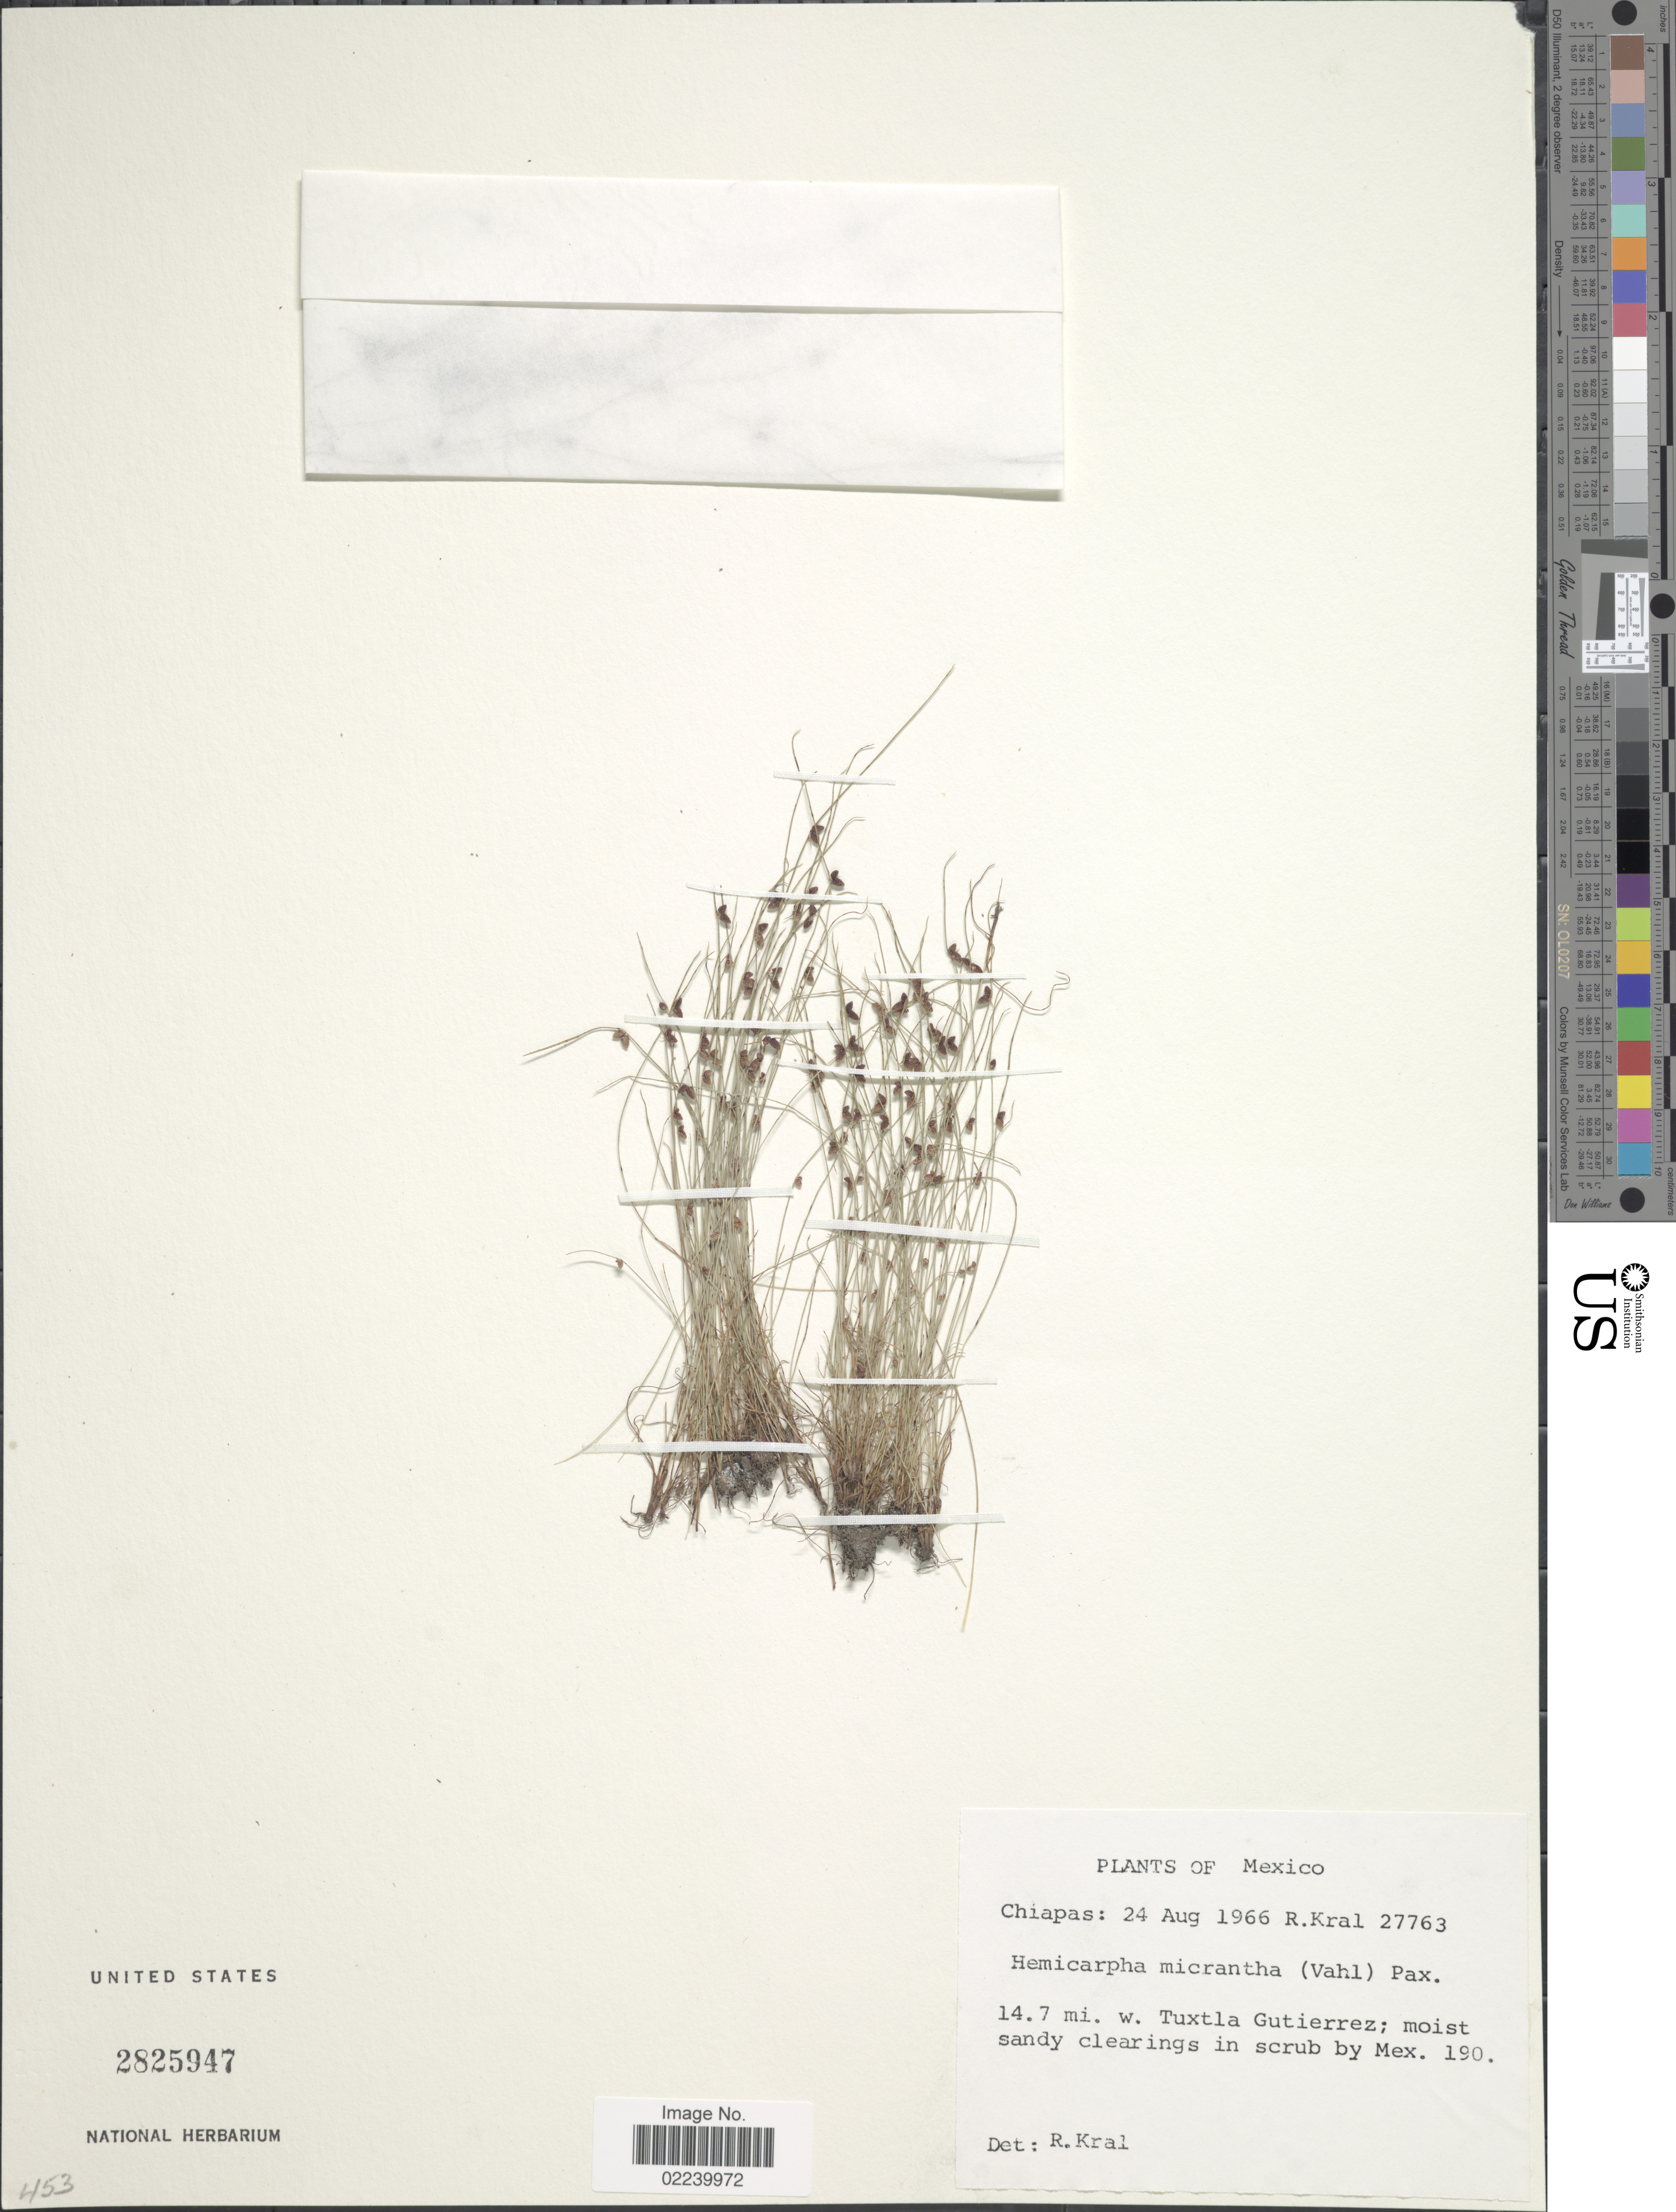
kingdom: Plantae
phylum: Tracheophyta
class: Liliopsida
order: Poales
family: Cyperaceae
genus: Cyperus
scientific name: Cyperus subsquarrosus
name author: (Muhl.) Bauters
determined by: Strong, M. T., (US), Smithsonian Institution - National Museum of Natural History (UNITED STATES)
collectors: R. Kral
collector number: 27763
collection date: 1966-08-24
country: Mexico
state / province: Chiapas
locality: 14.7 mi. w. Tuxtla Gutierrez; moist sandy clearings in scrub by Mex. 190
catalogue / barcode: US 2825947